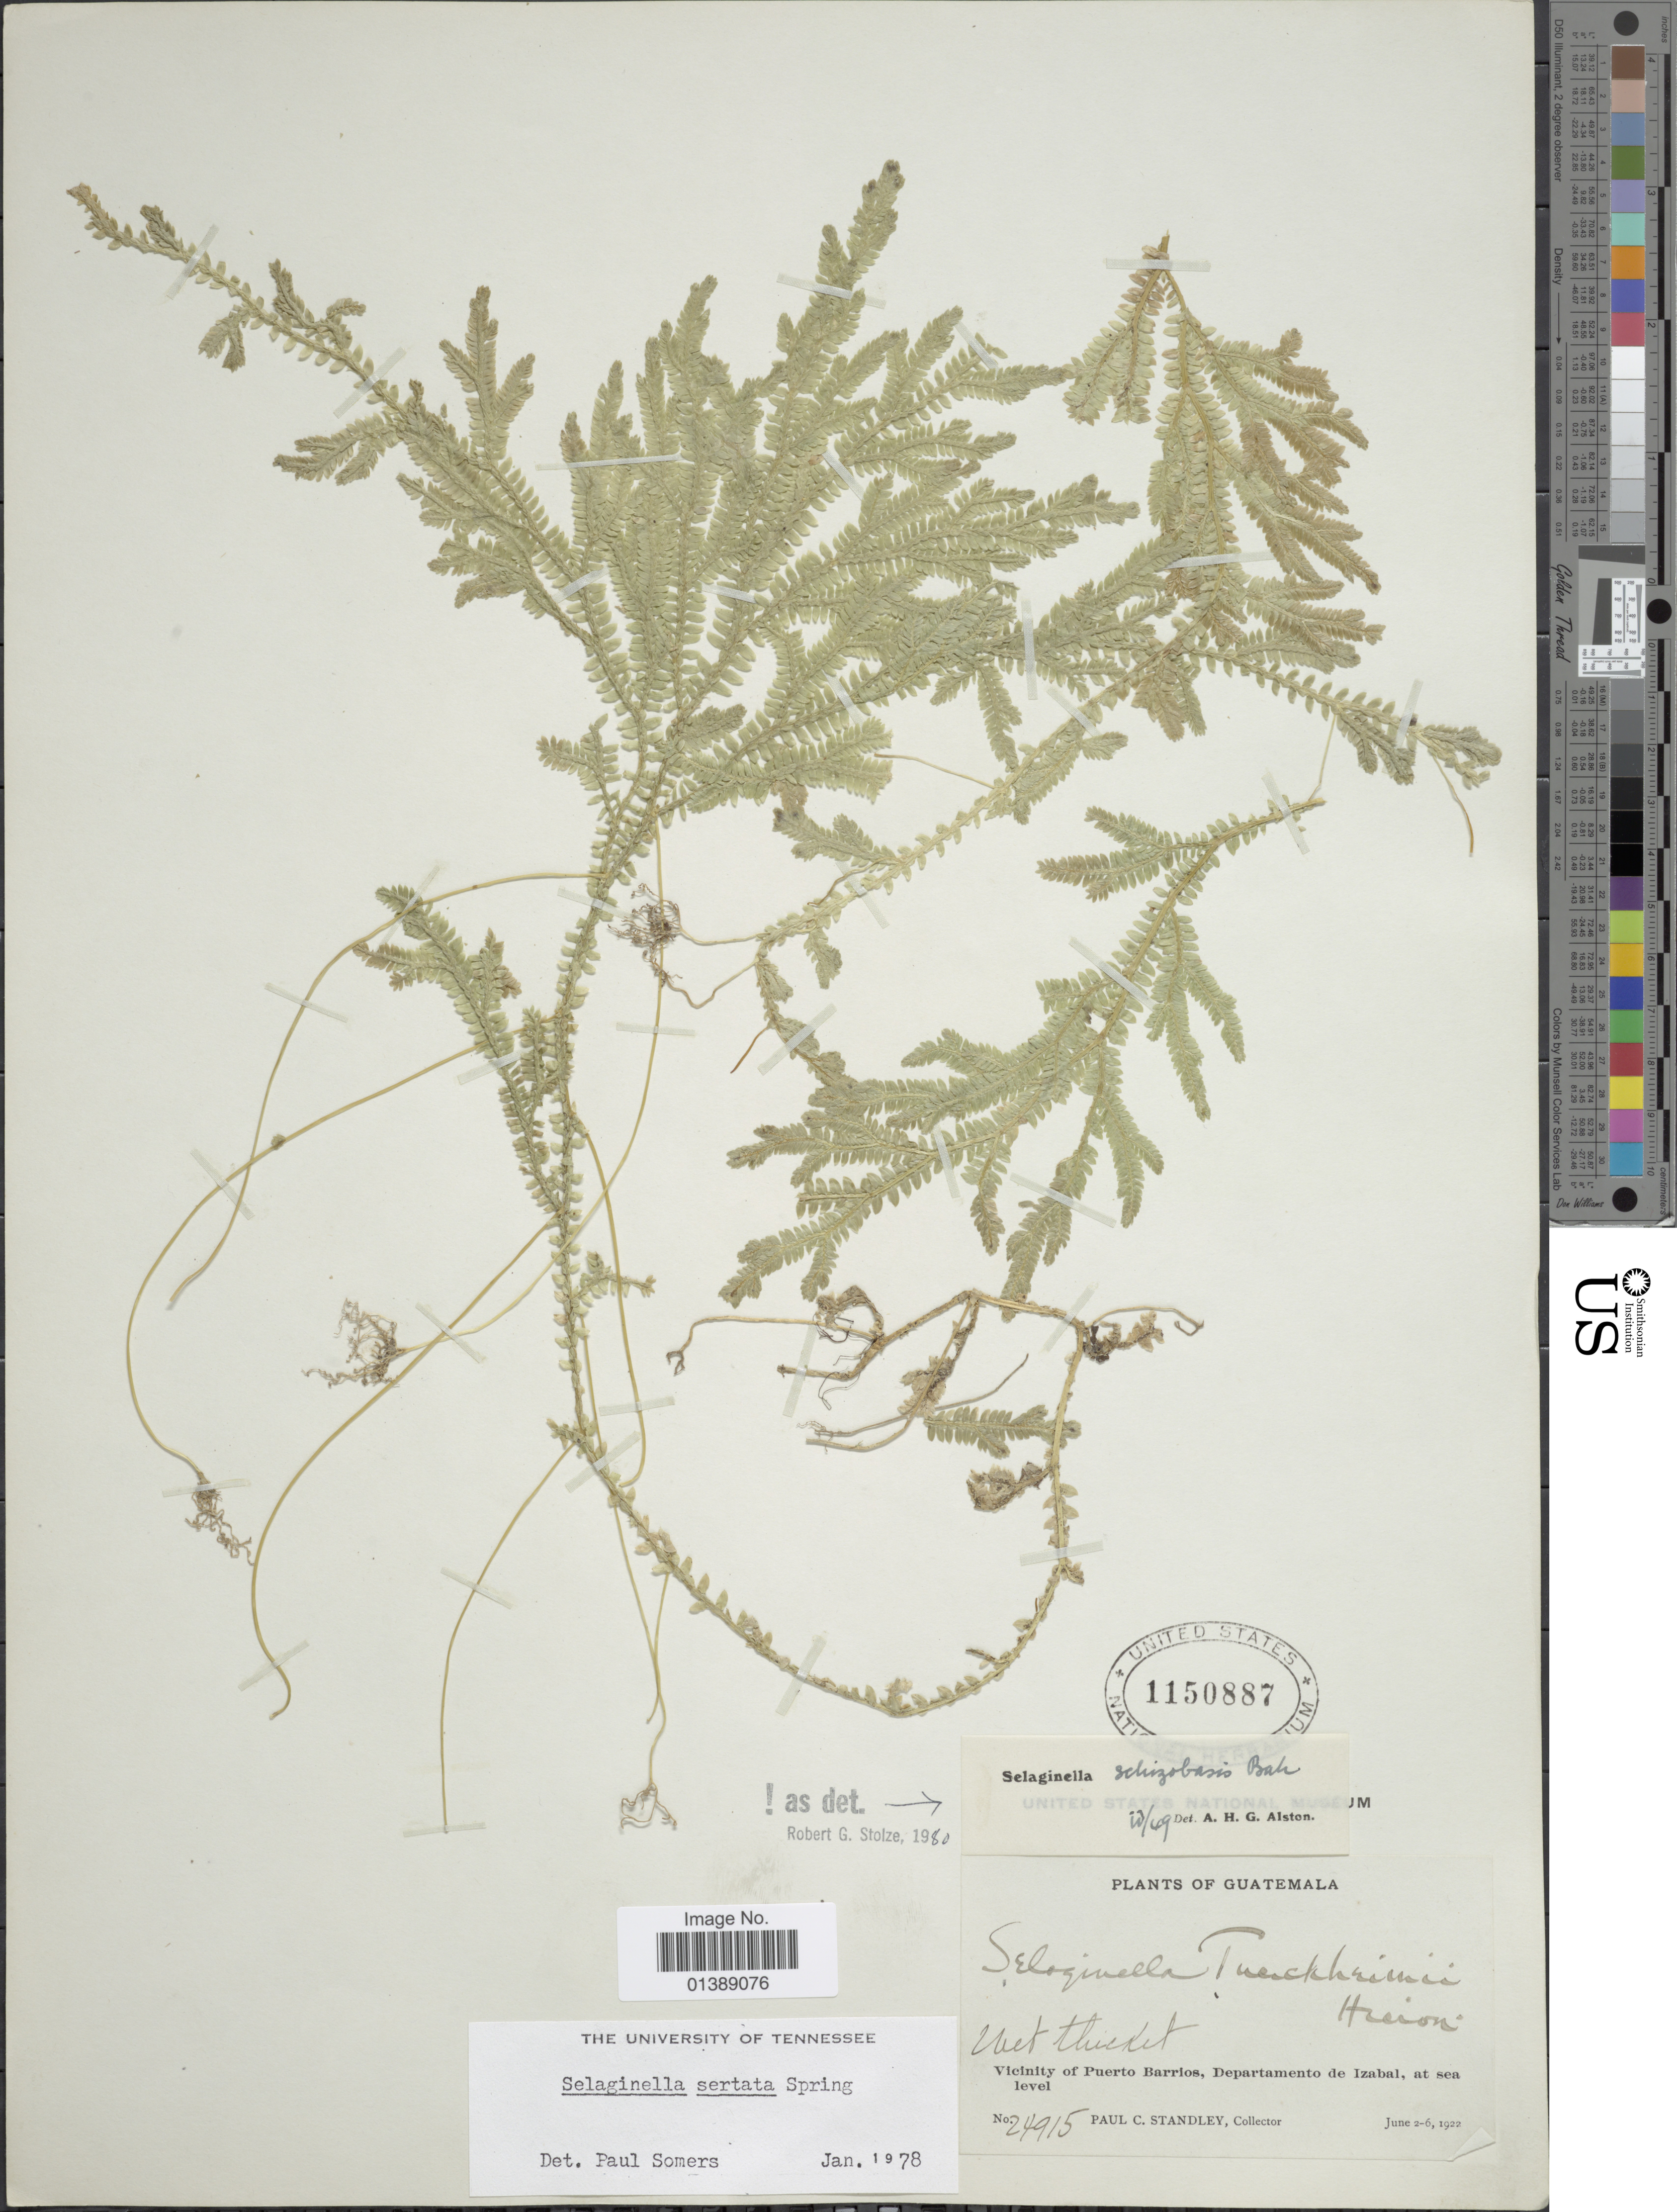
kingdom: Plantae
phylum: Tracheophyta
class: Lycopodiopsida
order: Selaginellales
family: Selaginellaceae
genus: Selaginella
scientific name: Selaginella schizobasis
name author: Baker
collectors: P. C. Standley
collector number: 24915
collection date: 1922-06-02/1922-06-06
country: Guatemala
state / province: Izabal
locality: Vicinity of Puerto Barrios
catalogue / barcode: US 1150887